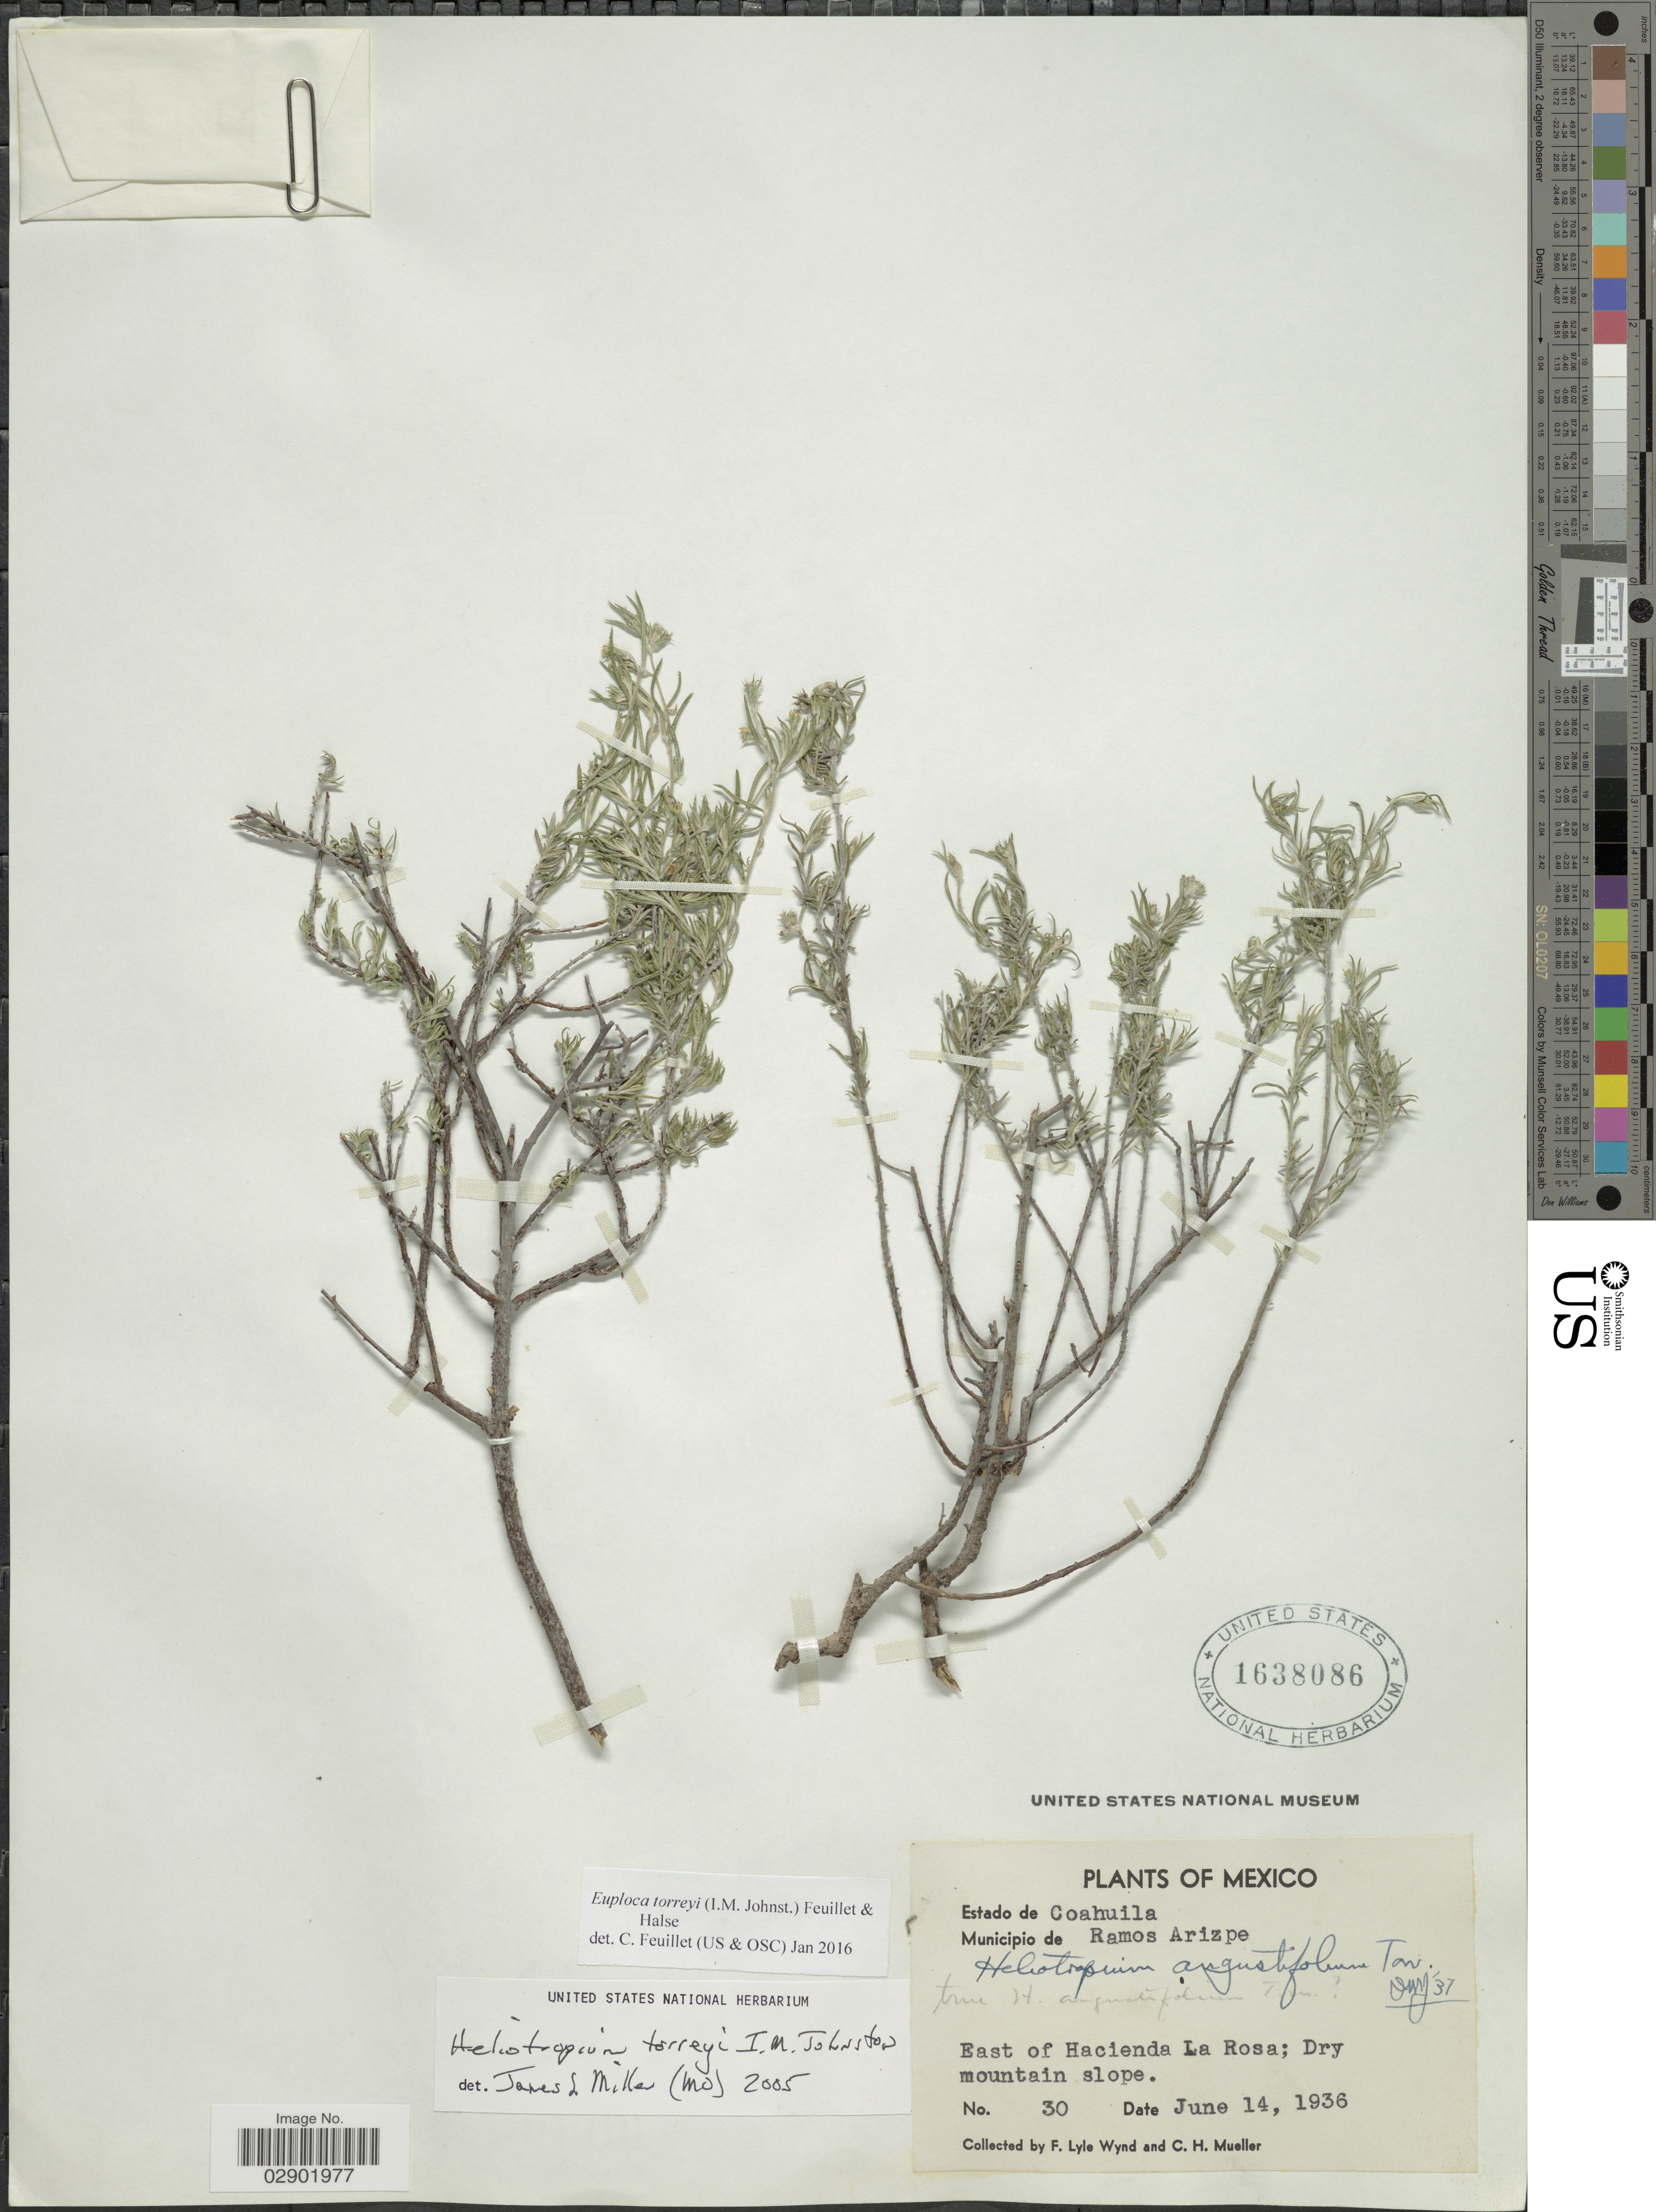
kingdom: Plantae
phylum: Tracheophyta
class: Magnoliopsida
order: Boraginales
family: Heliotropiaceae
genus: Euploca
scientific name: Euploca torreyi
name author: (I.M. Johnst.) Feuillet & Halse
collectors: F. L. Wynd & C. H. Mueller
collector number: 30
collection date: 1936-06-14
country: Mexico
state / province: Coahuila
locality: Municipio de Ramos Arizpe. East of Hacienda La Rosa.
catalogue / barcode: US 1638086